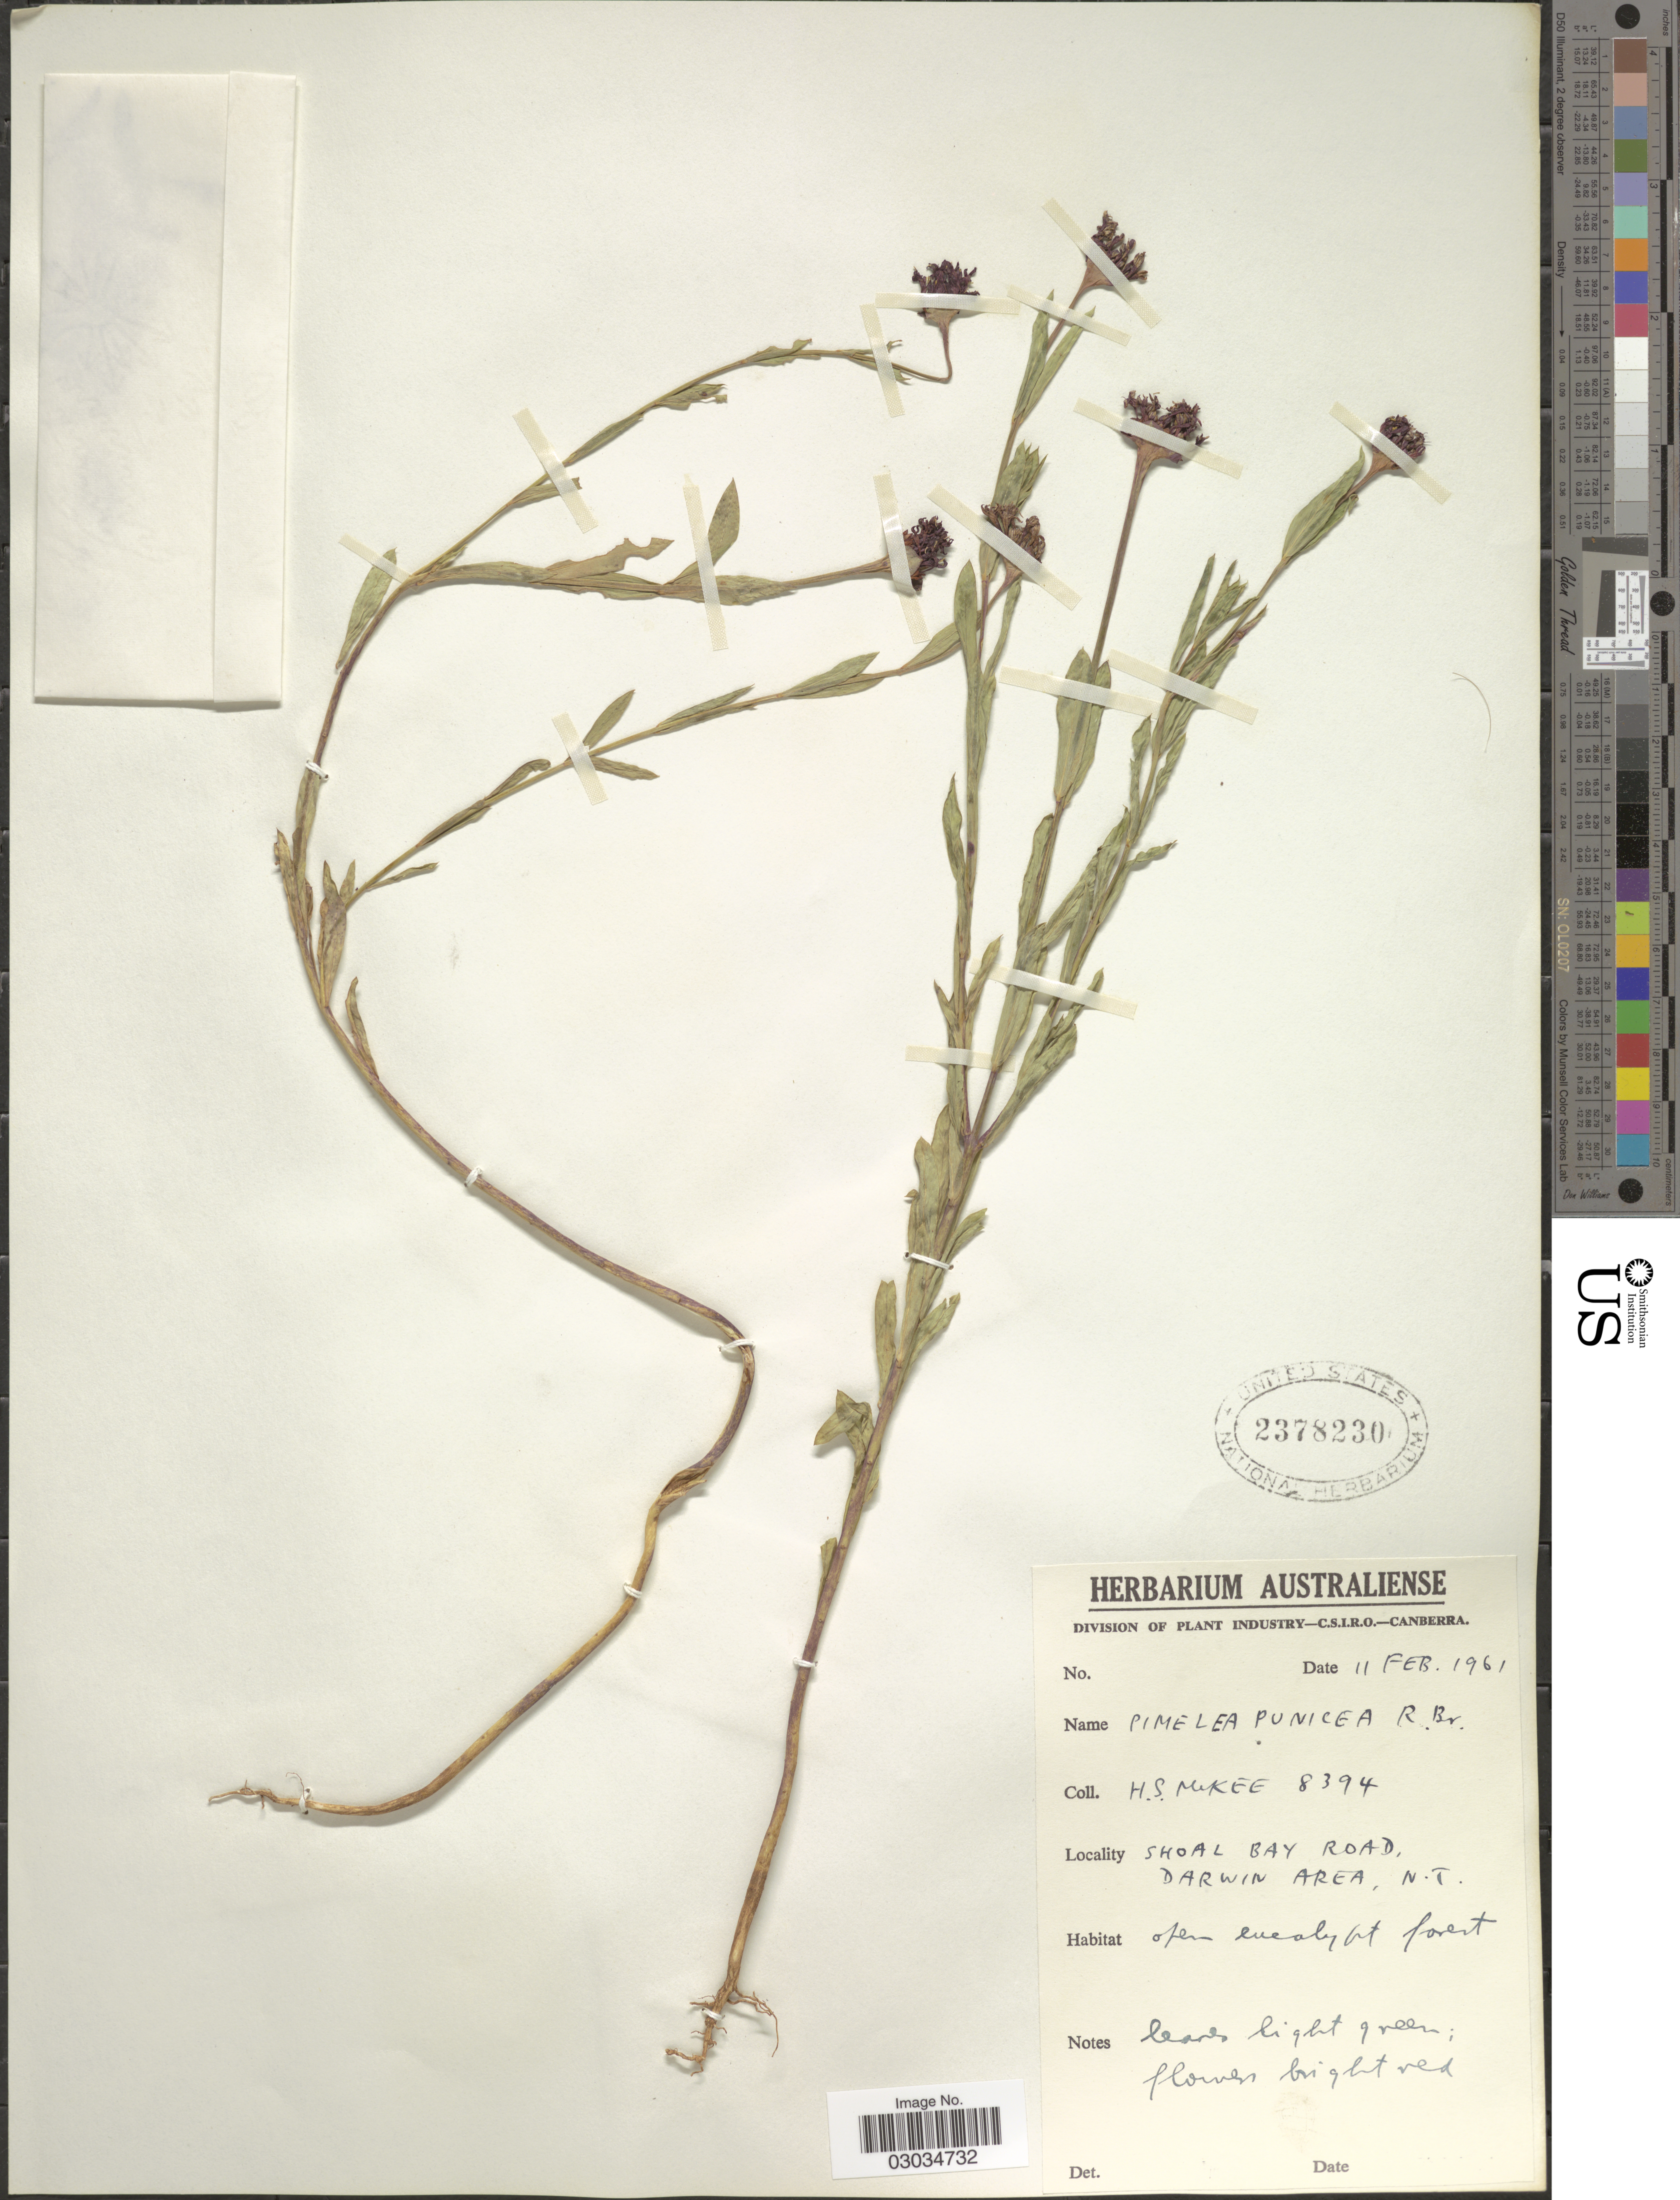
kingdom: Plantae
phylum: Tracheophyta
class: Magnoliopsida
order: Malvales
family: Thymelaeaceae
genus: Pimelea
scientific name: Pimelea punicea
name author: R. Br.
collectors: H. S. McKee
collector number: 8394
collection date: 1961-02-11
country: Australia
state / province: Northern Territory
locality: Shoal Bay Road, Darwin Area.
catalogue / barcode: US 2378230